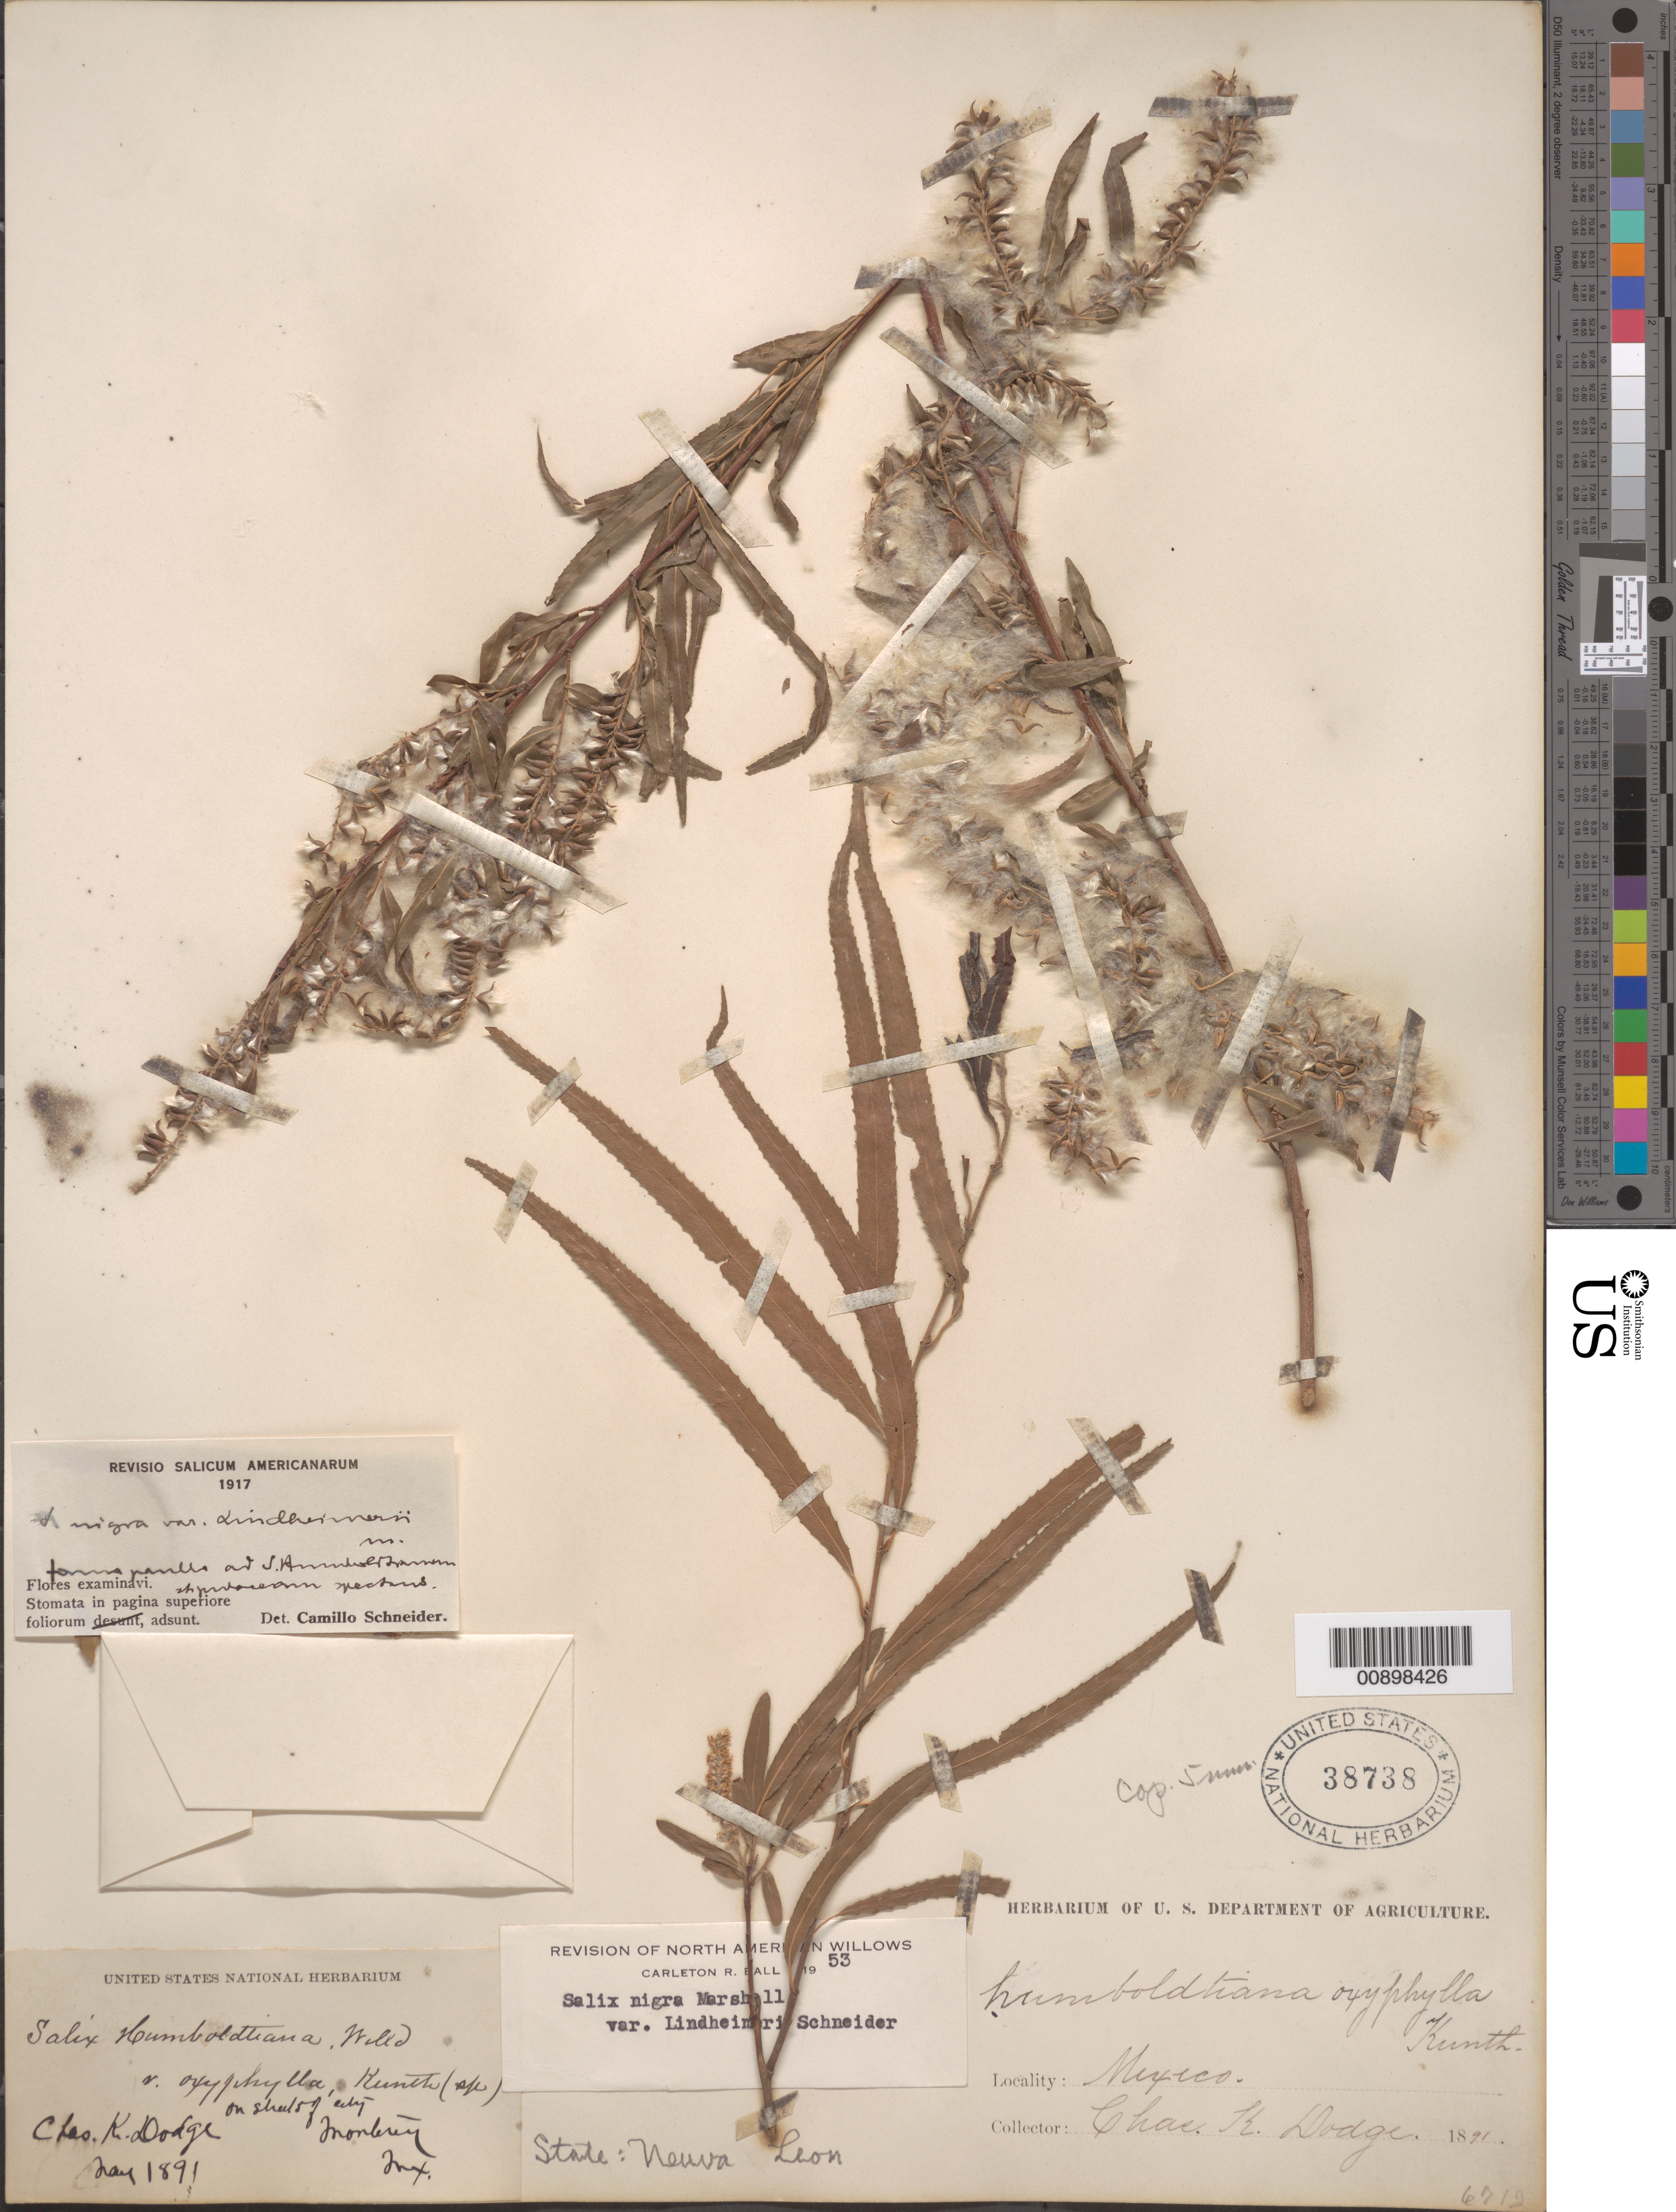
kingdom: Plantae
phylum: Tracheophyta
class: Magnoliopsida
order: Malpighiales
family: Salicaceae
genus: Salix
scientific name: Salix nigra var. lindheimeri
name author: C.K. Schneid.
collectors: C. Dodge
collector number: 6712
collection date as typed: Jan 1891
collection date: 1891-01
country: Mexico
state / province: Nuevo León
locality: Monterrey, State of Nuevo León.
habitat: On streets of city.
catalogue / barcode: US 38738